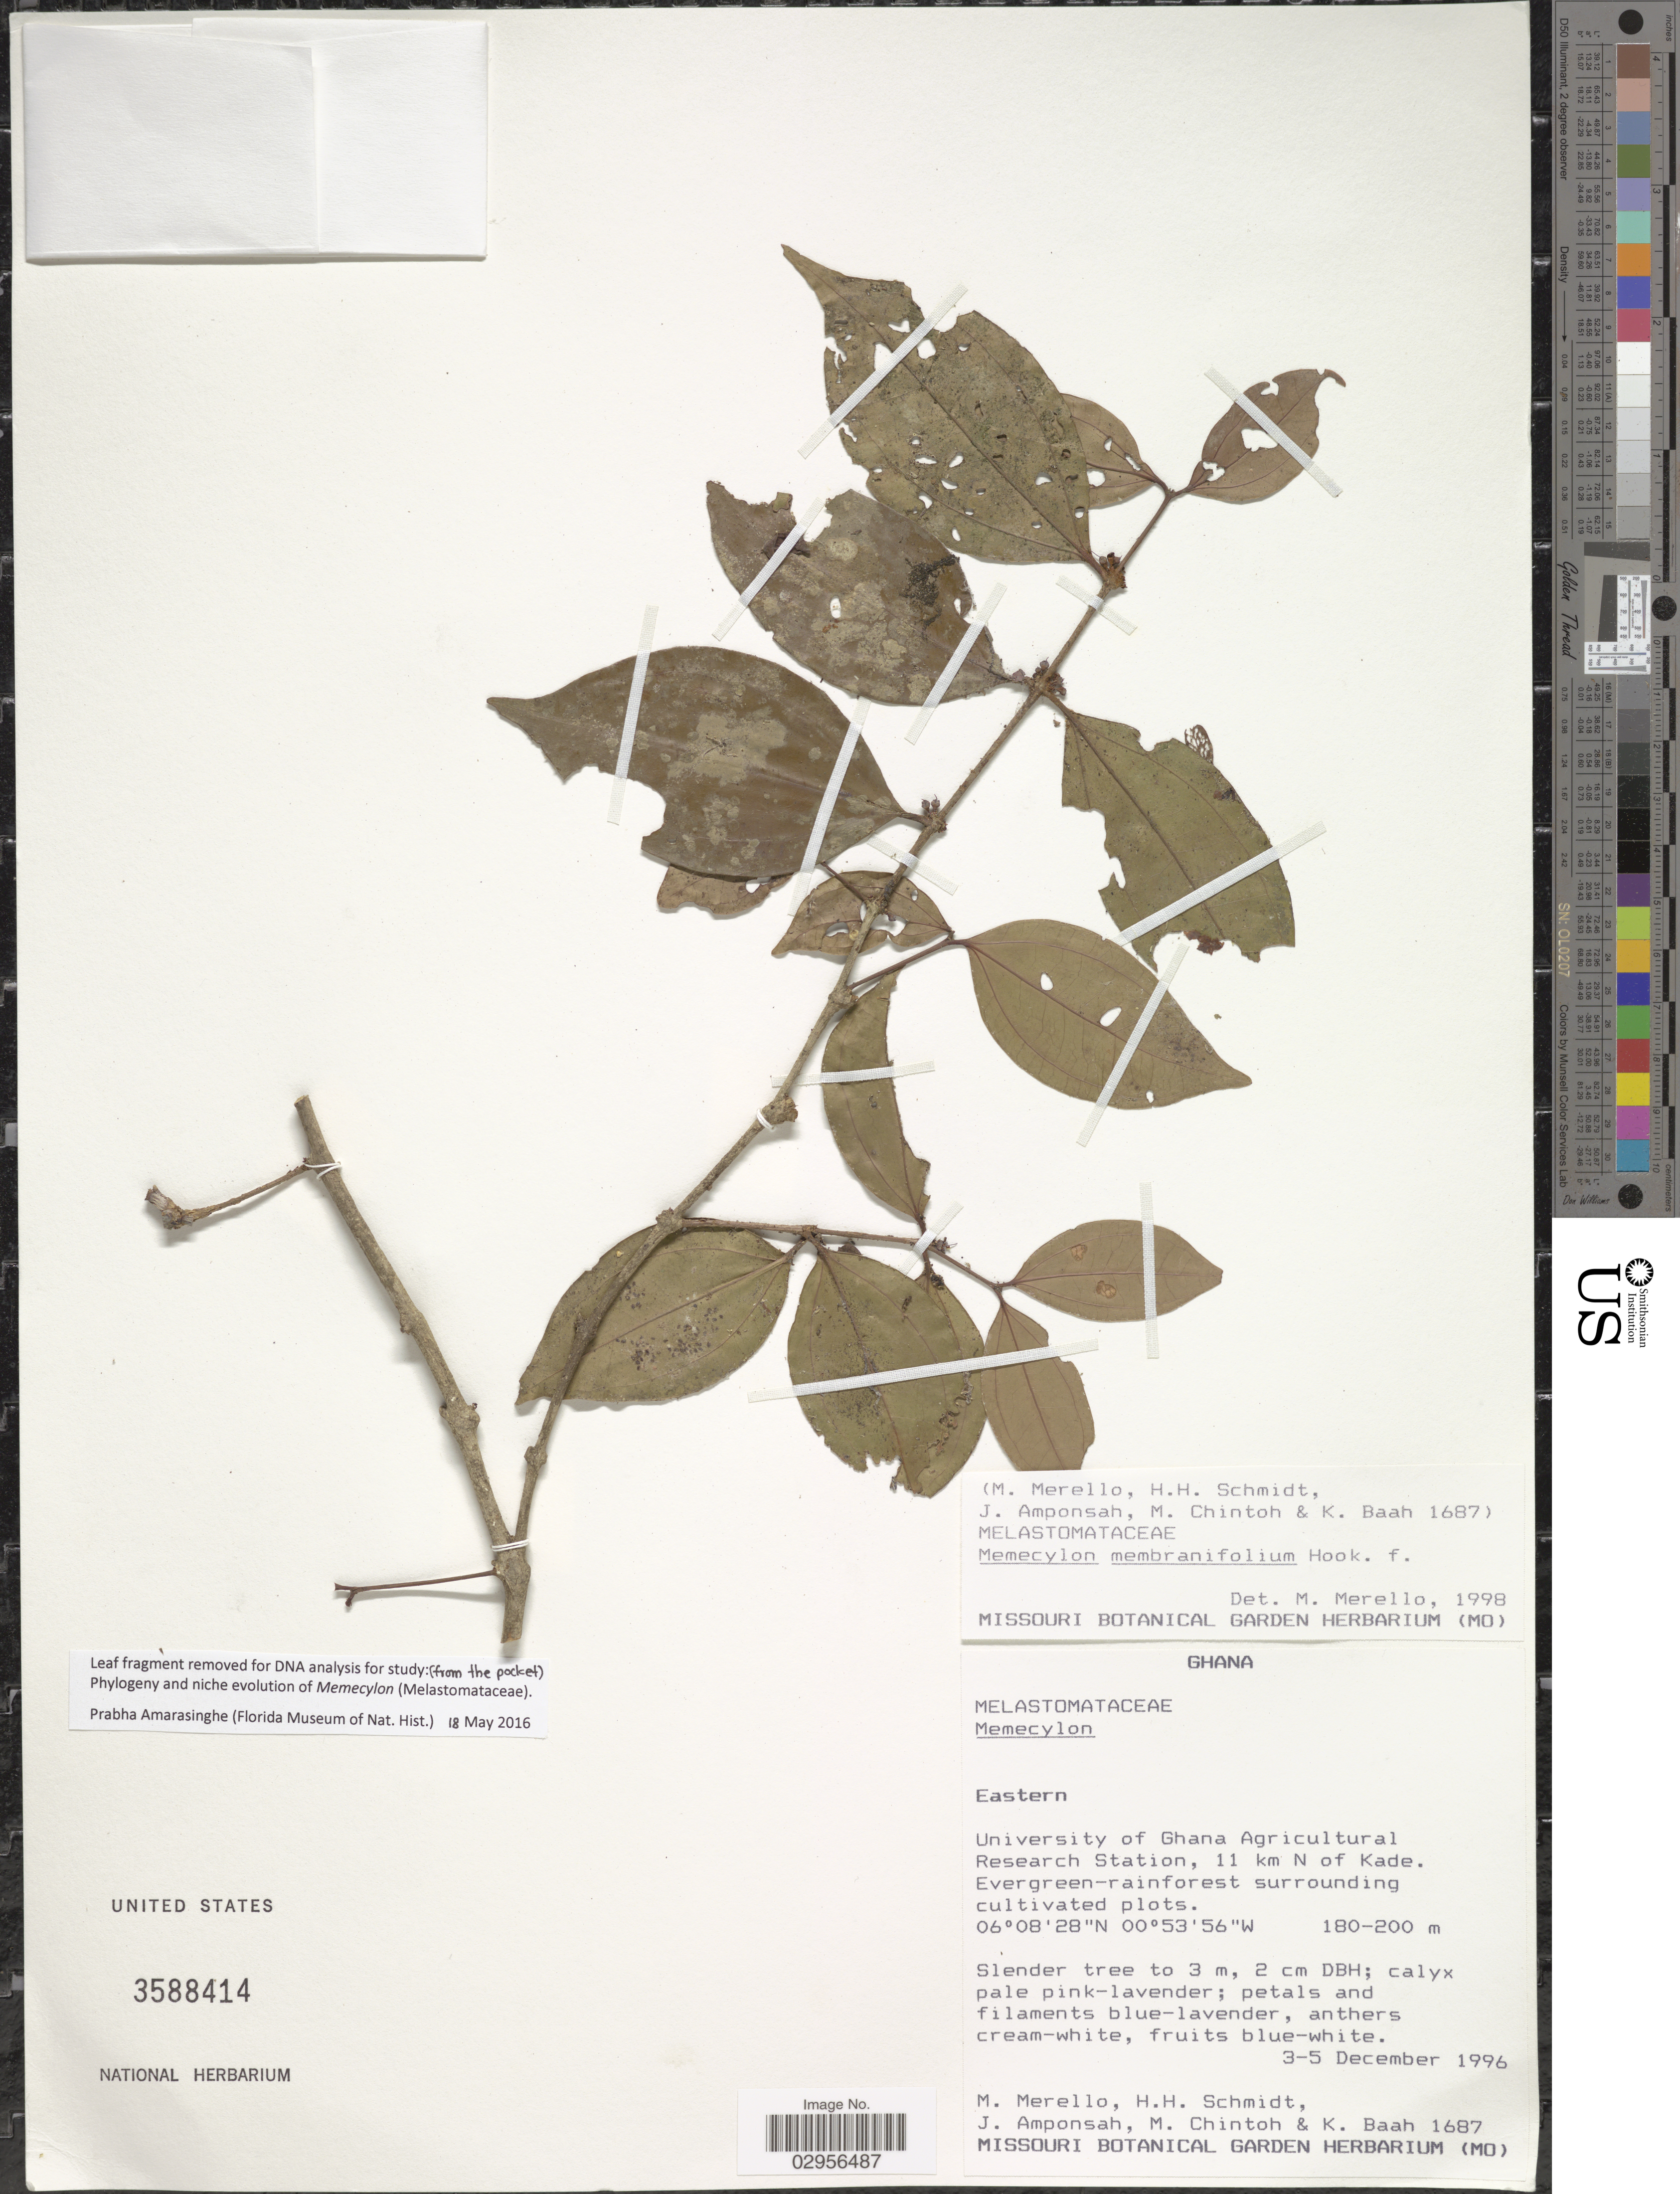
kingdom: Plantae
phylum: Tracheophyta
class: Magnoliopsida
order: Myrtales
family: Melastomataceae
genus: Memecylon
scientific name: Memecylon membranifolium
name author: Hook. f.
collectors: M. Merello, H. H. Schmidt, J. Amponsah, M. Chintoh & K. Baah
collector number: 1687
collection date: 1996-12-03/1996-12-05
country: Ghana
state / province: Eastern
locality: University of Ghana Agricultural Research Station, 11 km N of Kade.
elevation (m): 180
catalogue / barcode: US 3588414